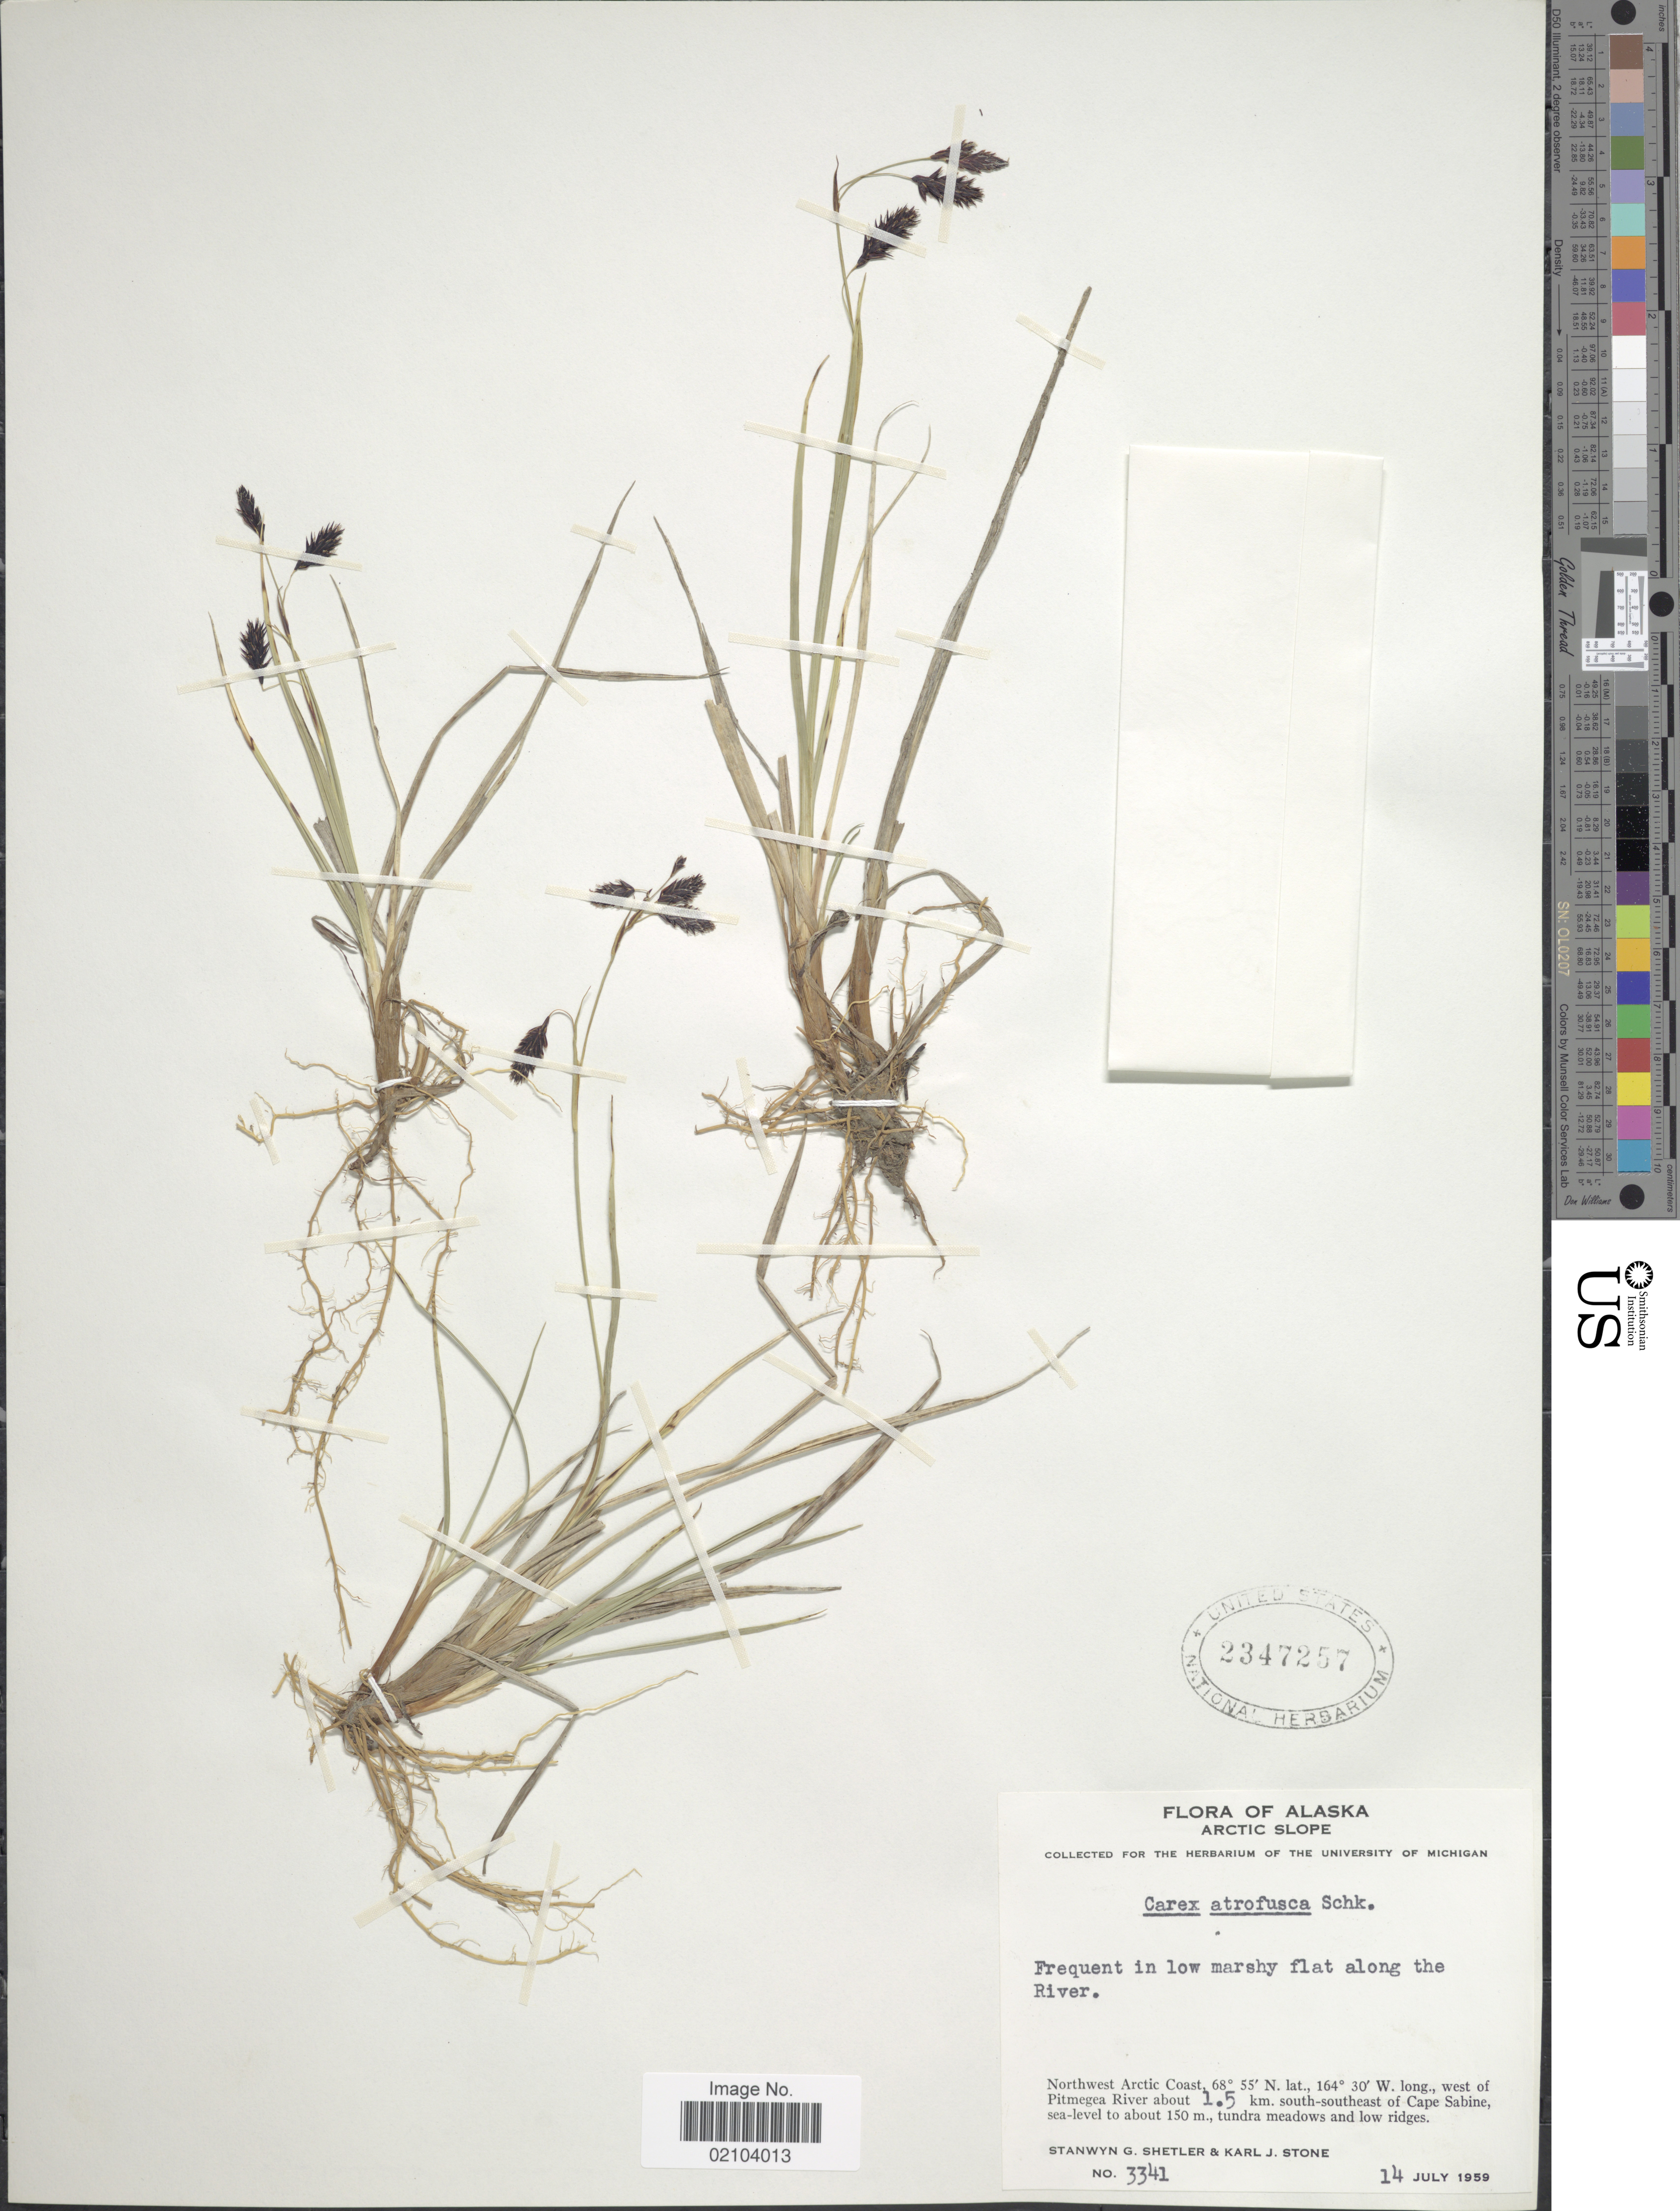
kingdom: Plantae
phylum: Tracheophyta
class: Liliopsida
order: Poales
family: Cyperaceae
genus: Carex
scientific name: Carex atrofusca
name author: Schkuhr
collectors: S. Shetler & K. J. Stone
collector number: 3341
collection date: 1959-07-14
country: United States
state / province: Alaska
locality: Arctic Slope. Frequent in low marshy flat along the River. Northwest Arctic Coast, west of Pitmegea River about 1.5 km. south-southeast of Cape Sabine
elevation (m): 0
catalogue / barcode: US 2347257